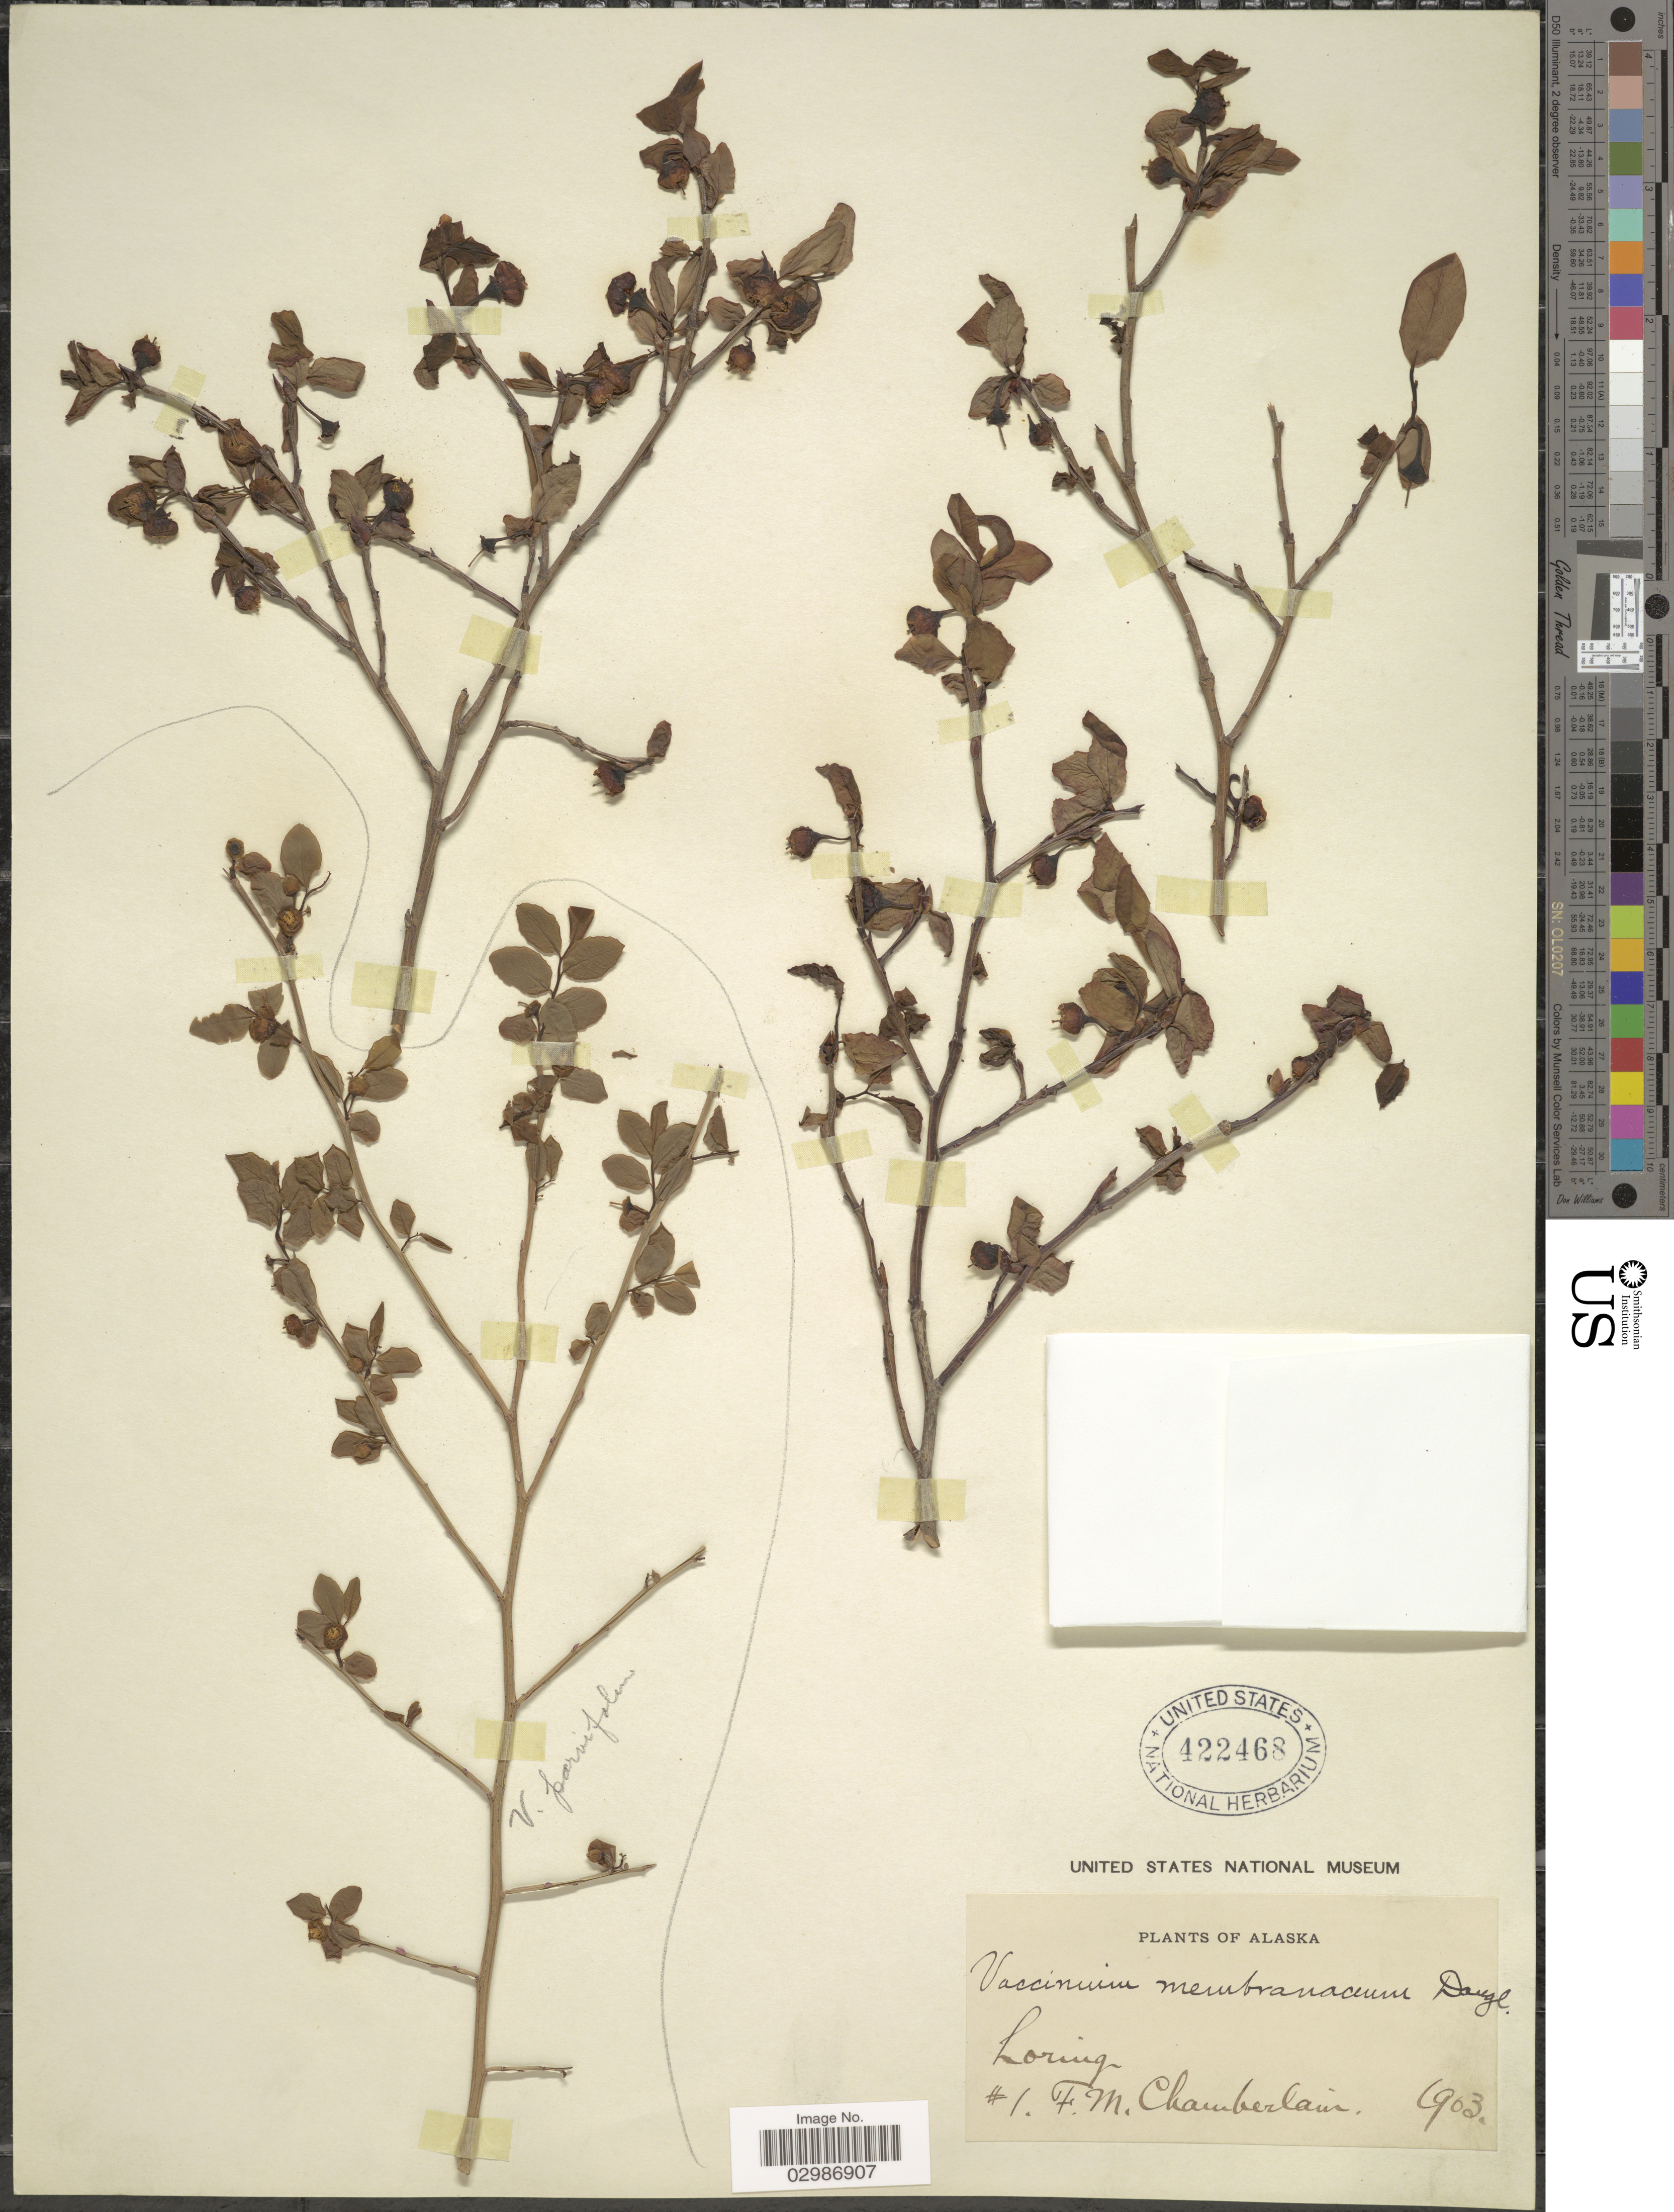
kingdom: Plantae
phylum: Tracheophyta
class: Magnoliopsida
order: Ericales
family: Ericaceae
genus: Vaccinium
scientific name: Vaccinium alaskaense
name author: Howell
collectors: F. Chamberlain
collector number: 1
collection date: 1903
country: United States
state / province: Alaska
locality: Loring.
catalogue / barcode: US 422468